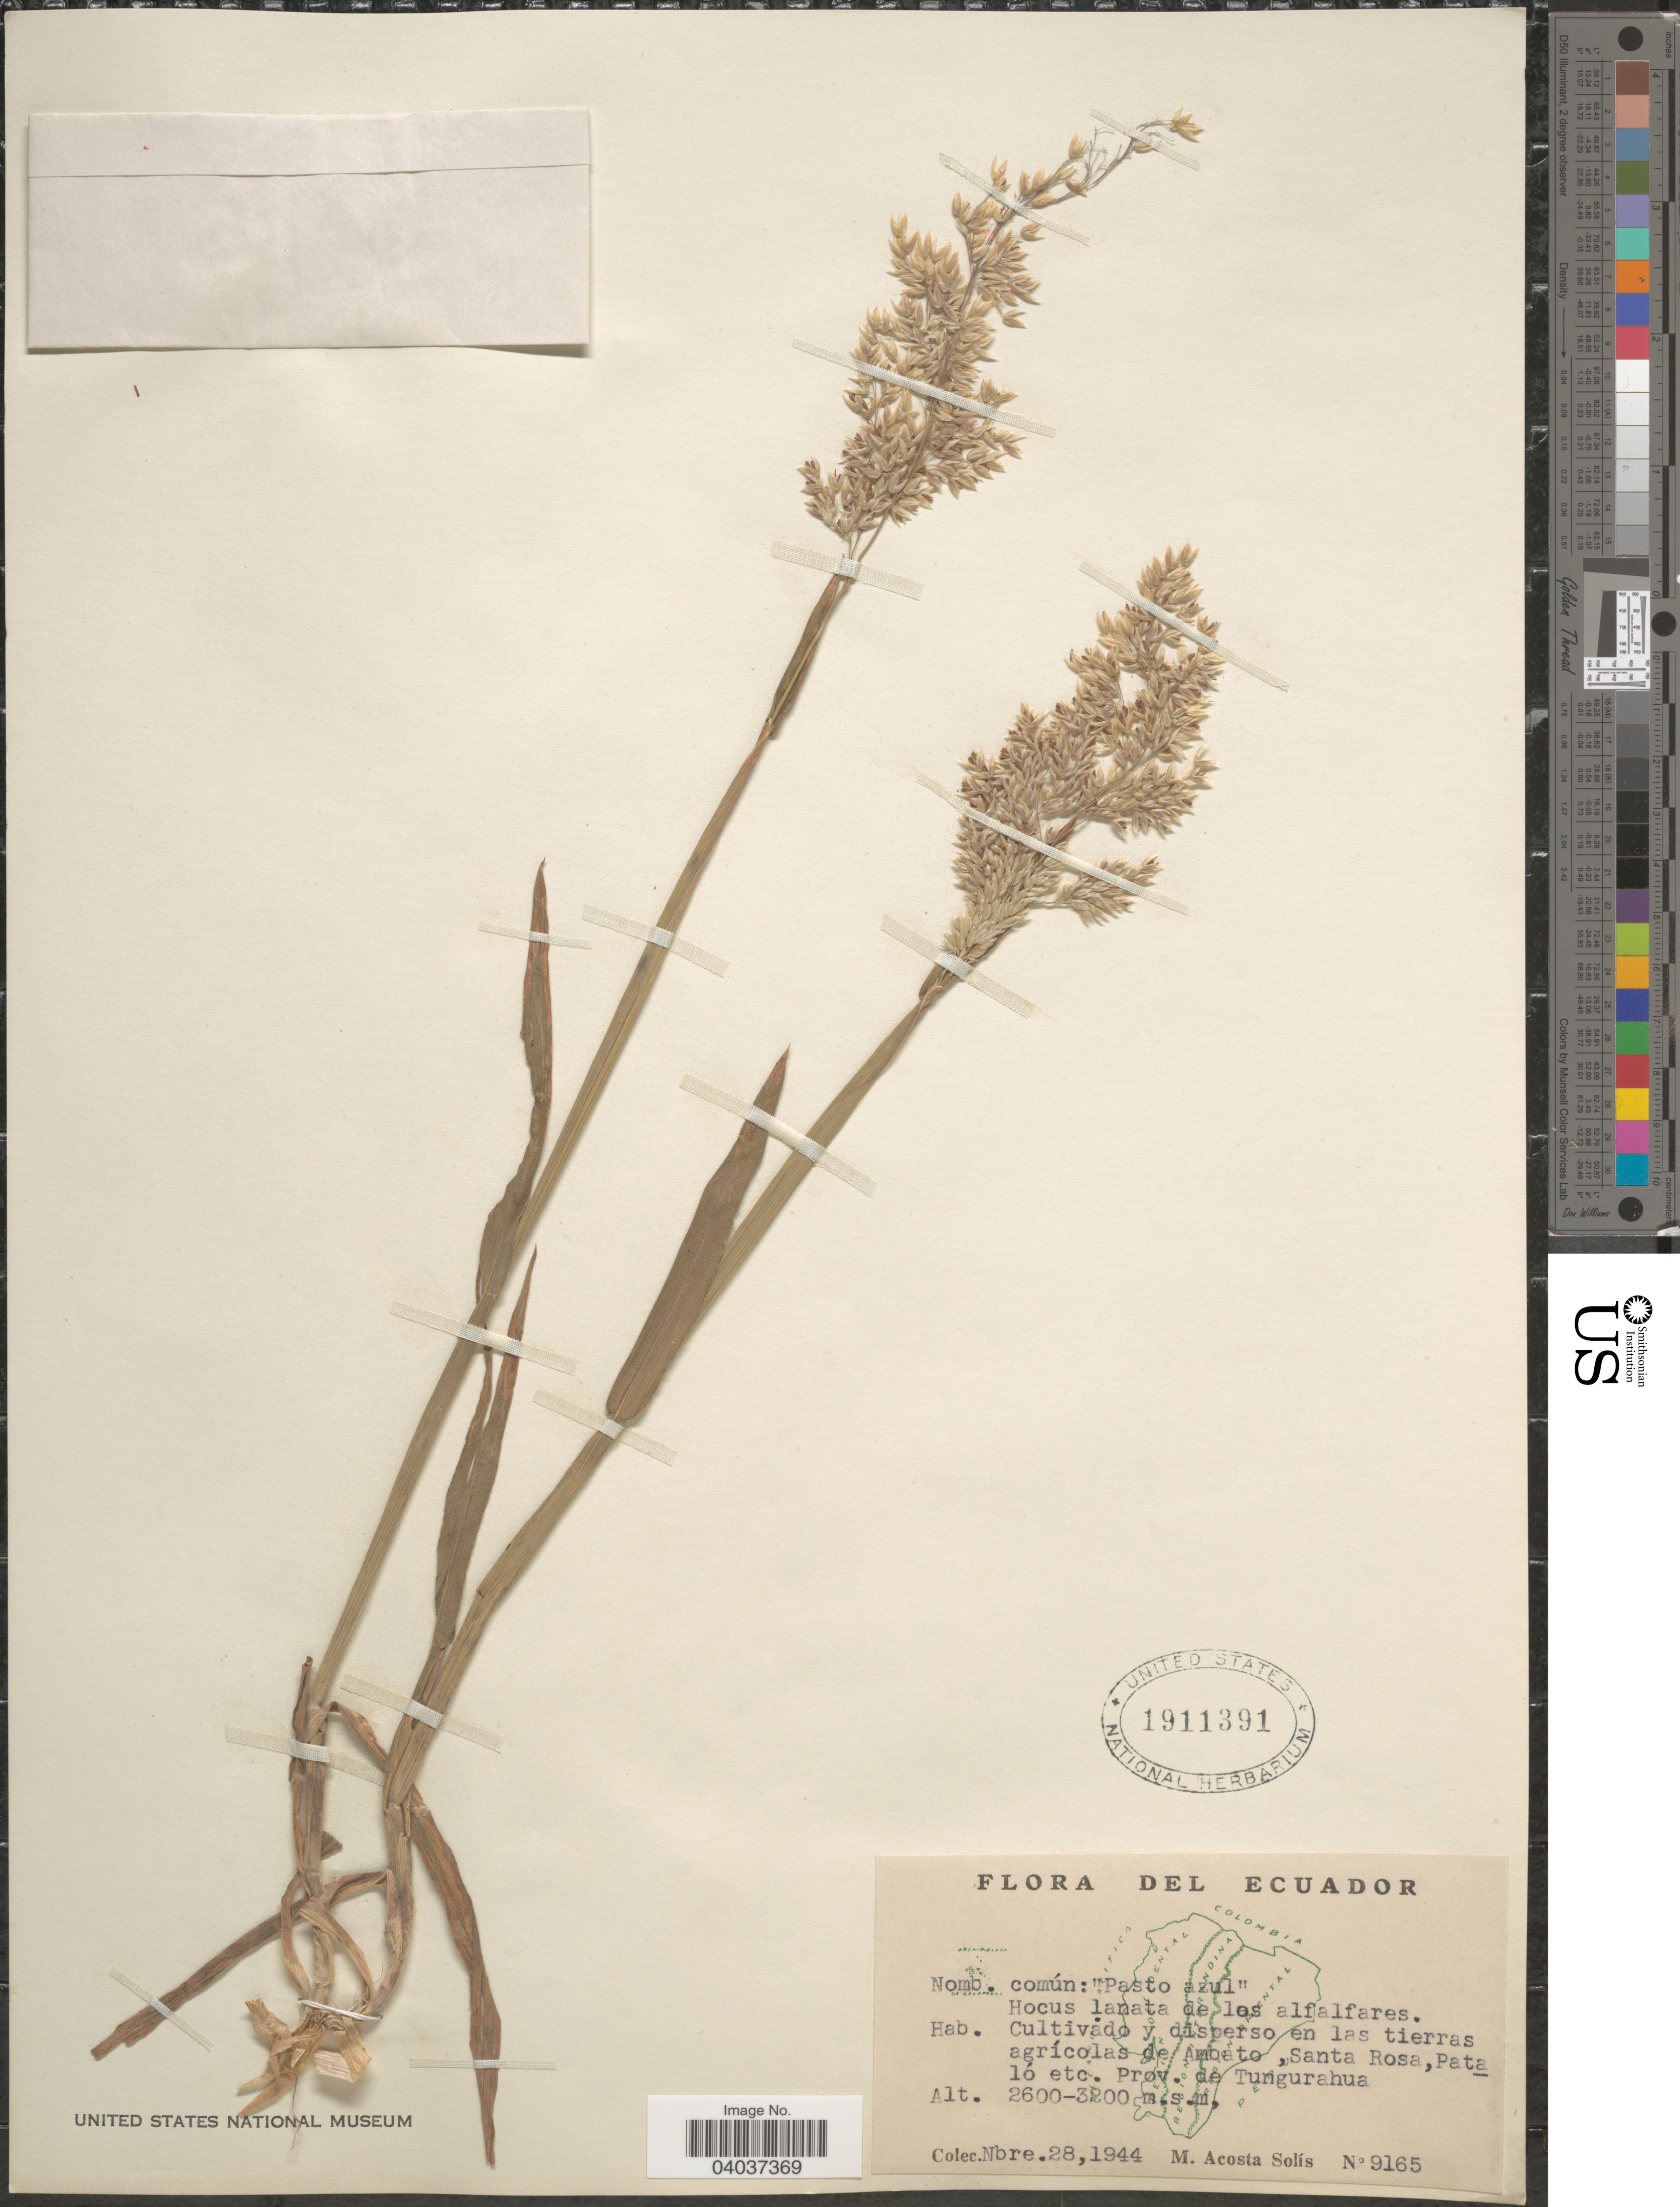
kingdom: Plantae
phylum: Tracheophyta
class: Liliopsida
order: Poales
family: Poaceae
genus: Holcus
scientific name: Holcus lanatus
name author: L.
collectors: M. Acosta Solis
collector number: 9165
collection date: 1944-11-28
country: Ecuador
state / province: Tungurahua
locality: En las tierras agrícolas de Ambato, Santa Rosa, Pataló etc.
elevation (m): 2600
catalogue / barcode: US 1911391